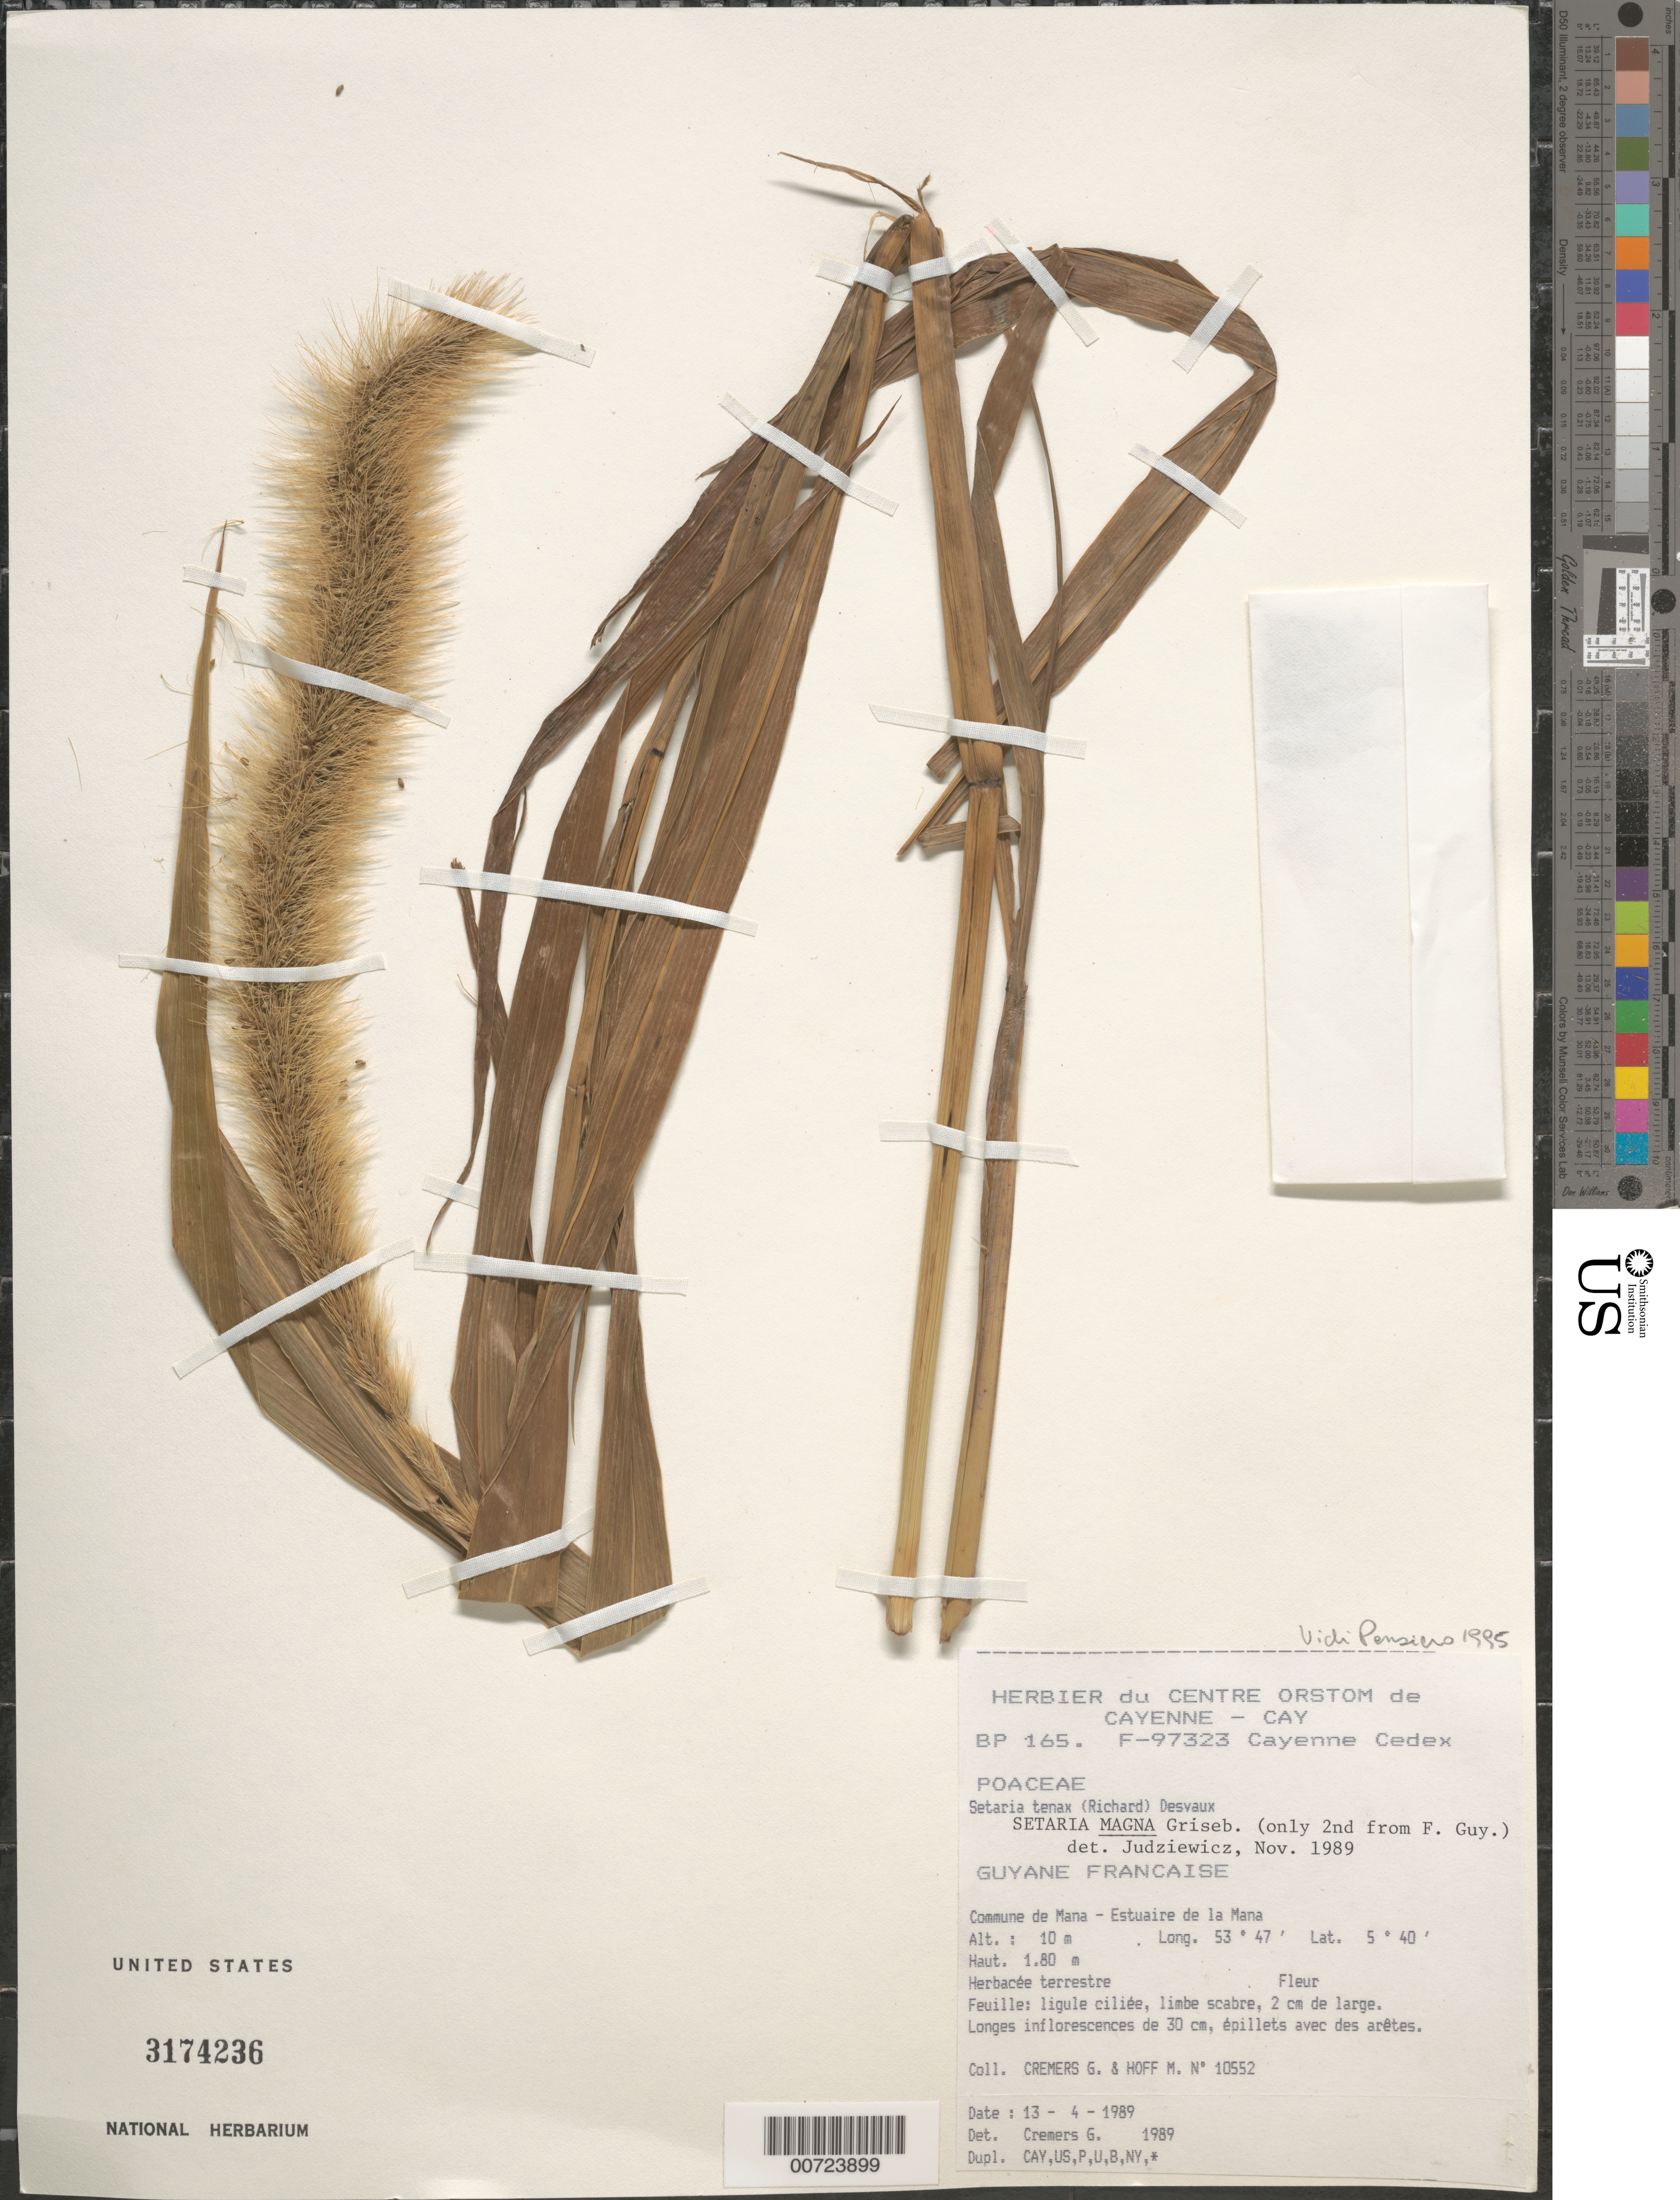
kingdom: Plantae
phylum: Tracheophyta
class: Liliopsida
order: Poales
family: Poaceae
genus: Setaria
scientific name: Setaria magna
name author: Griseb.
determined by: Judziewicz, E. J.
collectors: G. Cremers & M. Hoff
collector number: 10552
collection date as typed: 13-Apr-89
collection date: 1989-04-13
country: French Guiana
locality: Commune de Mana, Estuaire de la Mana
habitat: Commune de Mana - Estuaire de la Mana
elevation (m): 10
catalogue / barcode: US 3174236